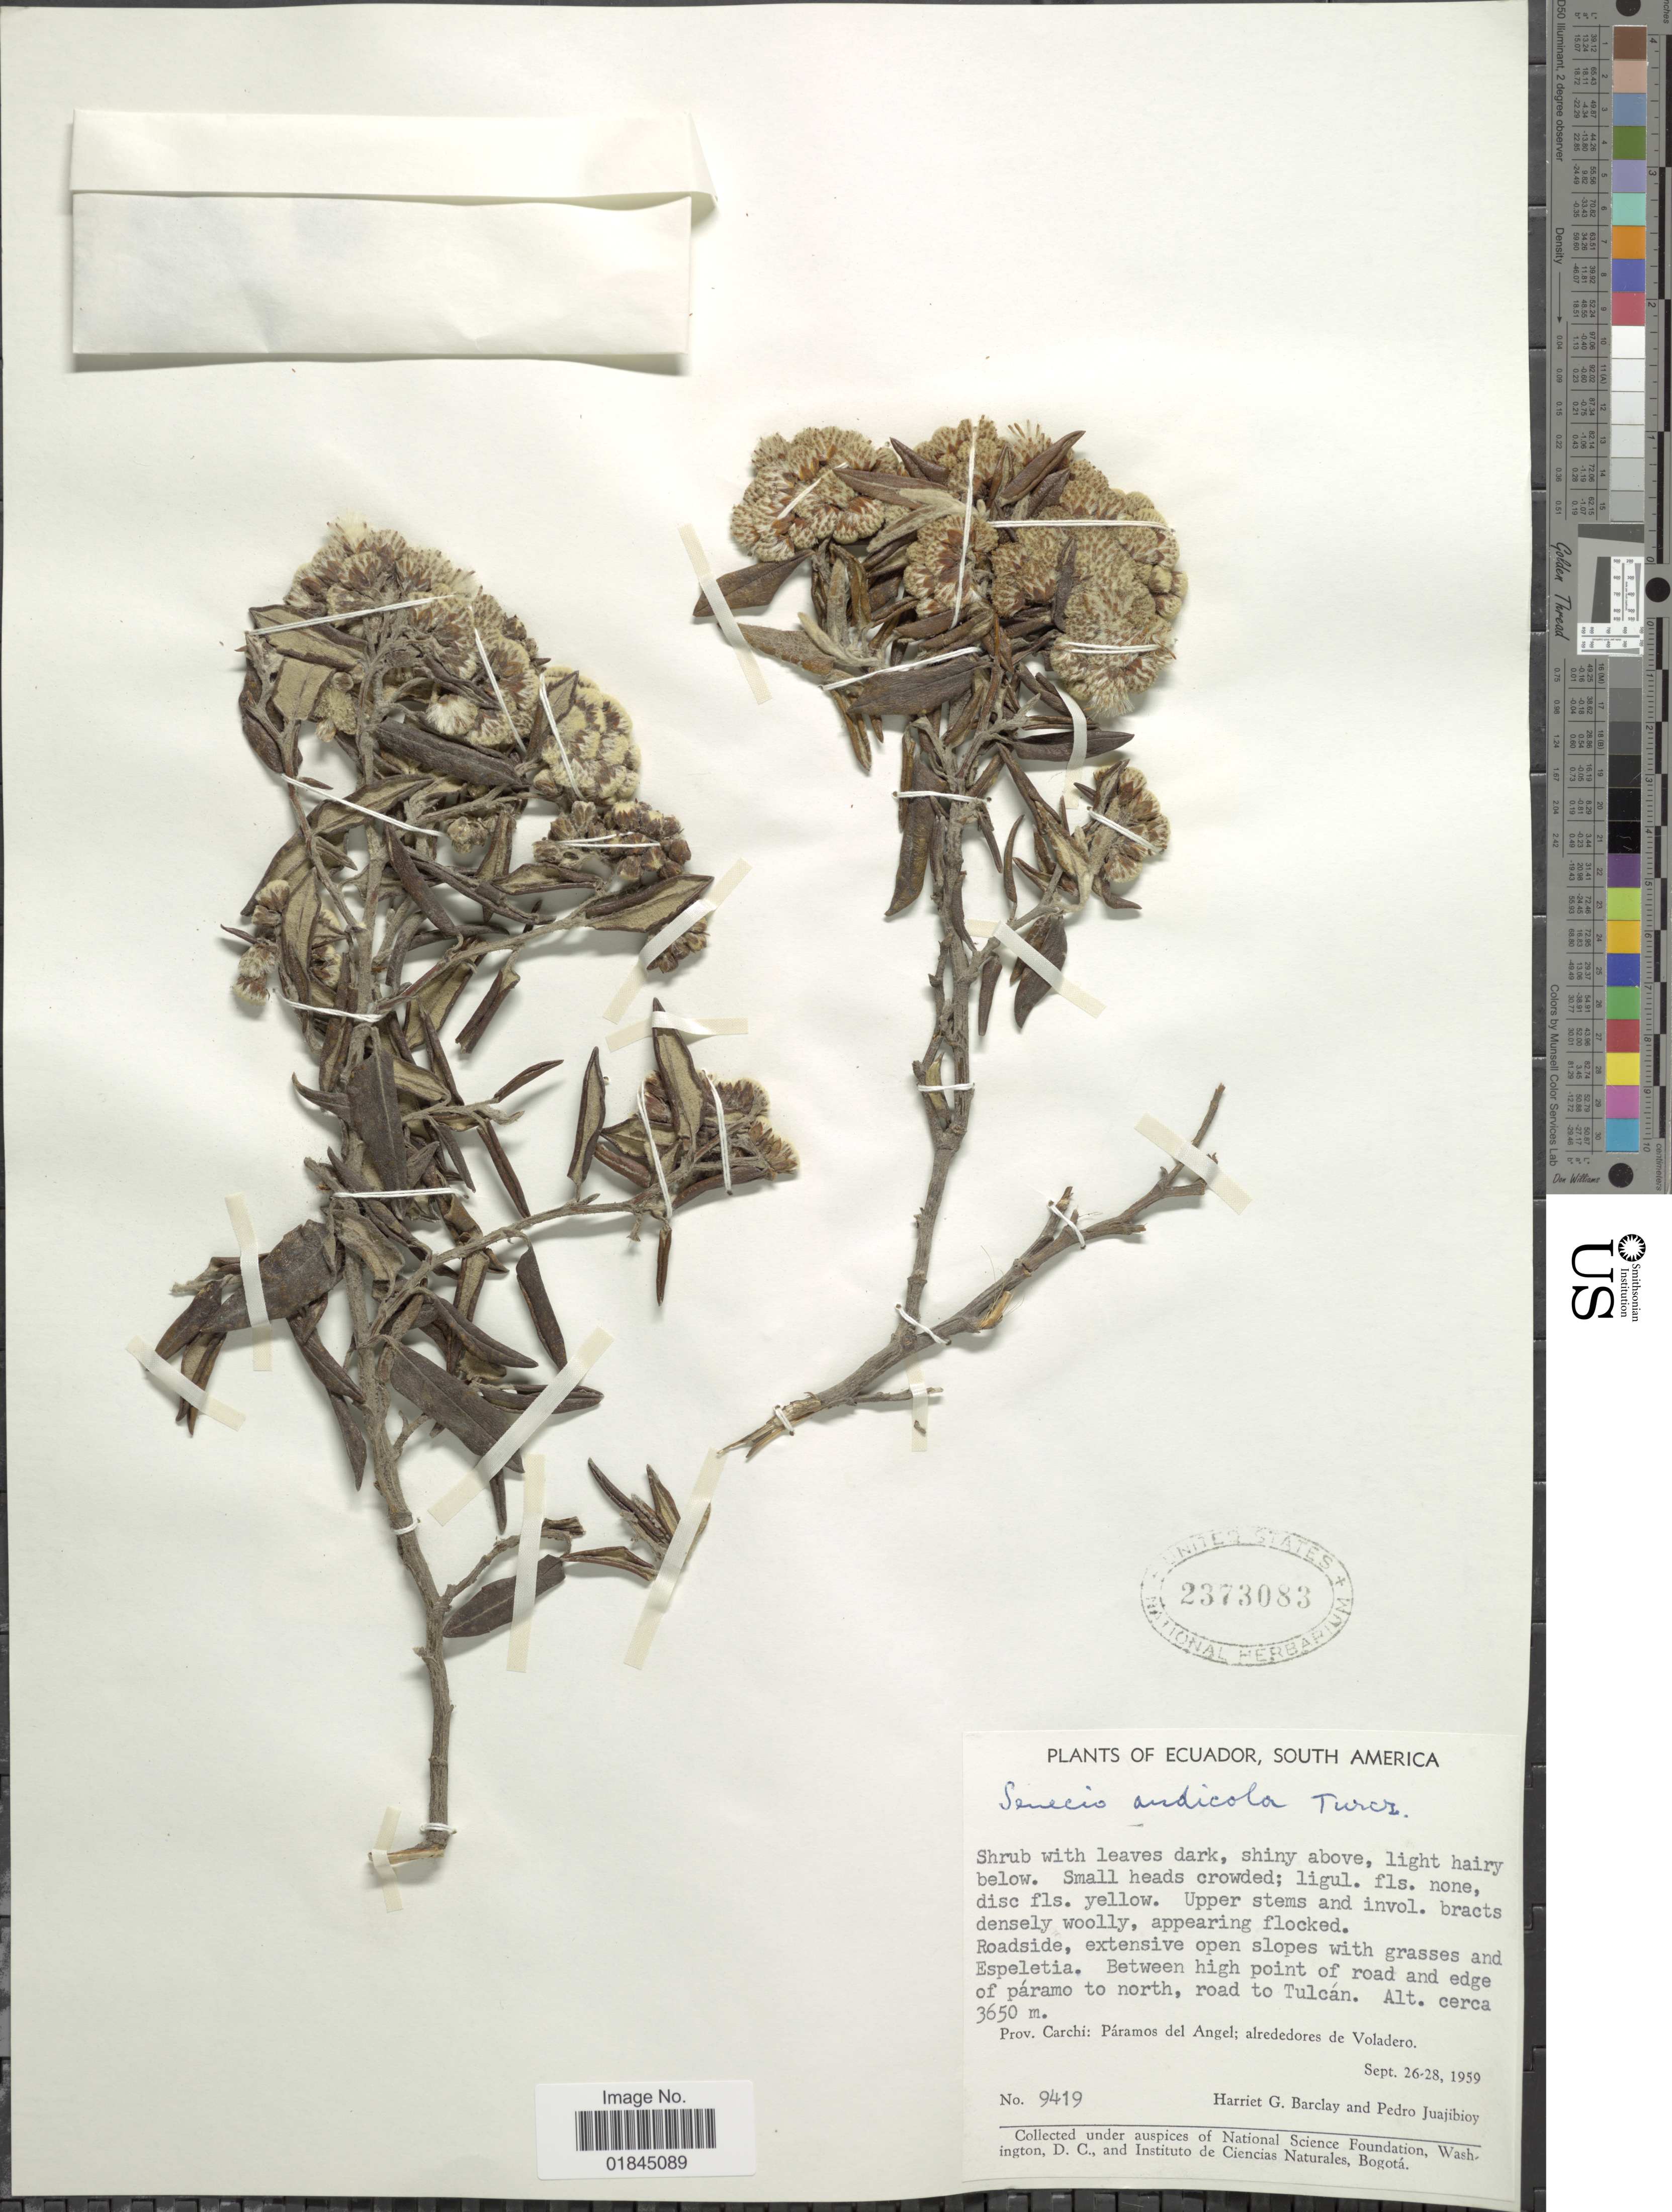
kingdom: Plantae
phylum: Tracheophyta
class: Magnoliopsida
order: Asterales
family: Asteraceae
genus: Pentacalia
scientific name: Pentacalia andicola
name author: (Turcz.) Cuatrec.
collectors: H. G. Barclay & P. Juajibioy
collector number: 9419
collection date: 1959-09-26/1959-09-28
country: Ecuador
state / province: Carchi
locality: Paramos del Angel, alrededores de Volcadero. Between high point of road and edge of paramo to north, road to Tulcan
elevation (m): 3650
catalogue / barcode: US 2373083